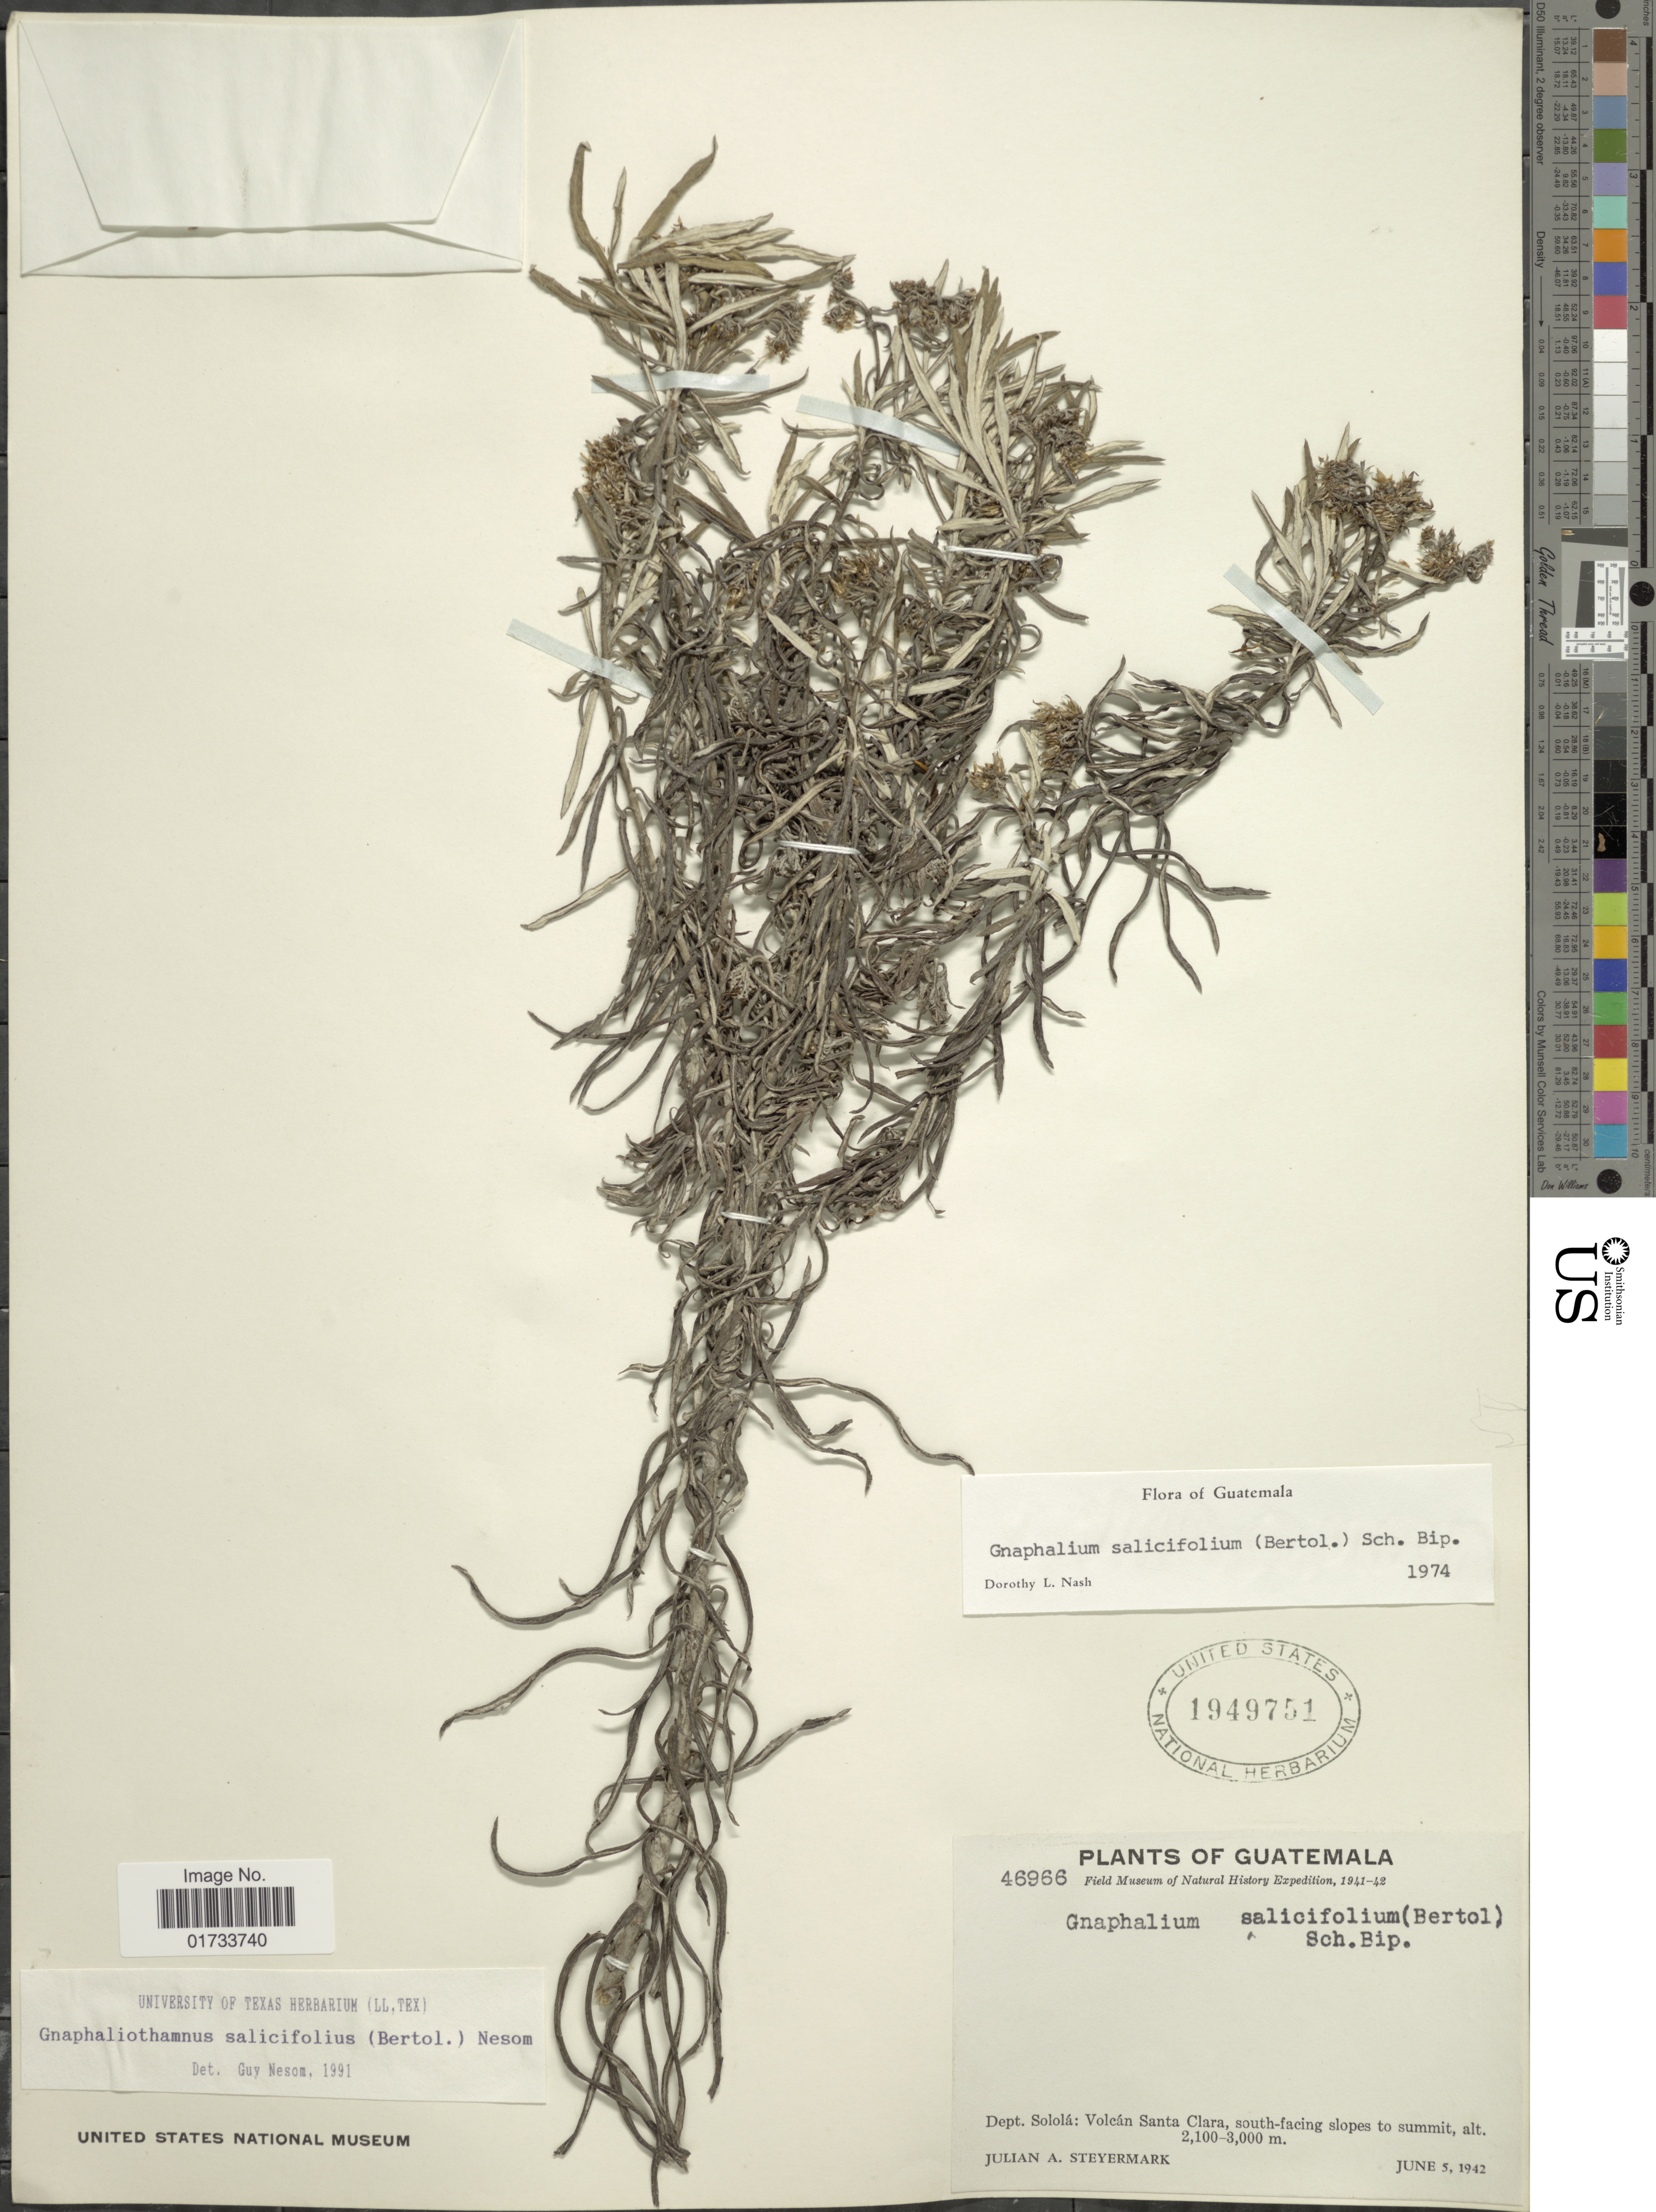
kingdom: Plantae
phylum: Tracheophyta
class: Magnoliopsida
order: Asterales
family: Asteraceae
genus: Chionolaena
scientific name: Chionolaena salicifolia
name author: (Bertol.) G.L. Nesom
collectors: J. Steyermark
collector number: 46966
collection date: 1942-06-05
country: Guatemala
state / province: Sololá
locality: Volcán Santa Clara, south-facing slopes to summit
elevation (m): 2100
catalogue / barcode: US 1949751